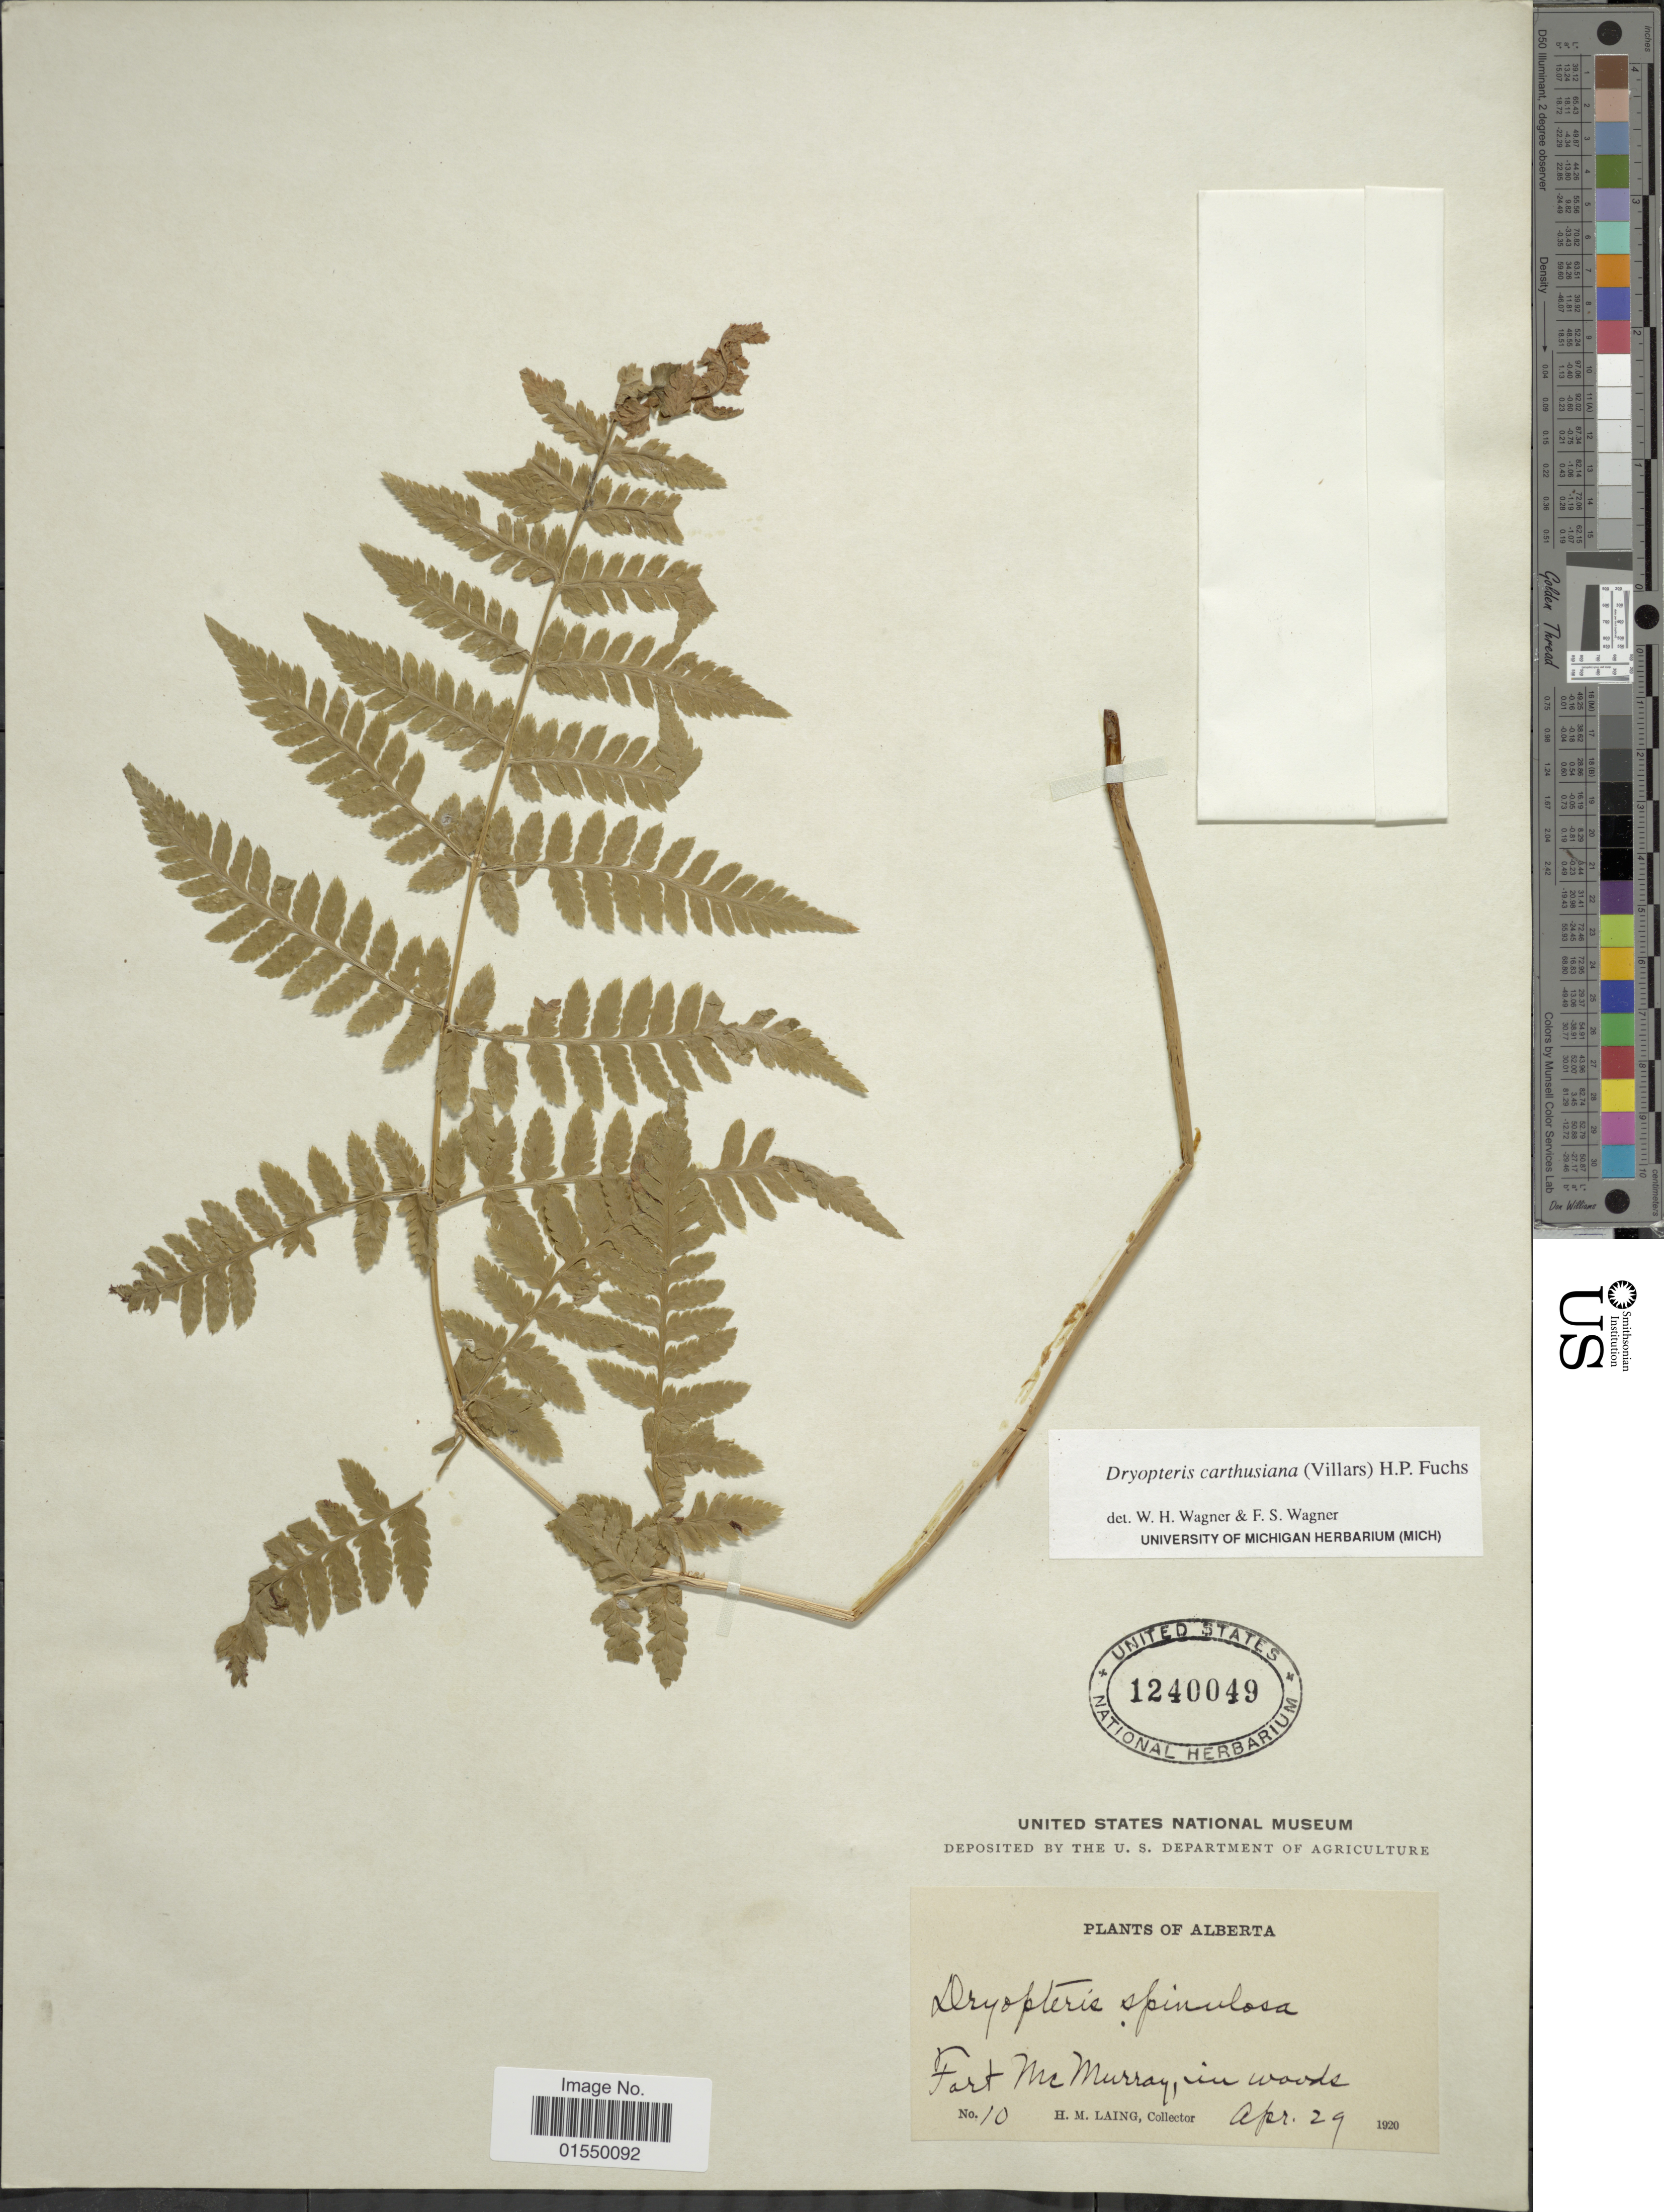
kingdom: Plantae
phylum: Tracheophyta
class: Polypodiopsida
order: Polypodiales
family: Dryopteridaceae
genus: Dryopteris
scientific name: Dryopteris carthusiana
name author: (Villars) H.P. Fuchs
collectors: H. Laing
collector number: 10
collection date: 1920-04-29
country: Canada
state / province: Alberta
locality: Fort McMurray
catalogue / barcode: US 1240049